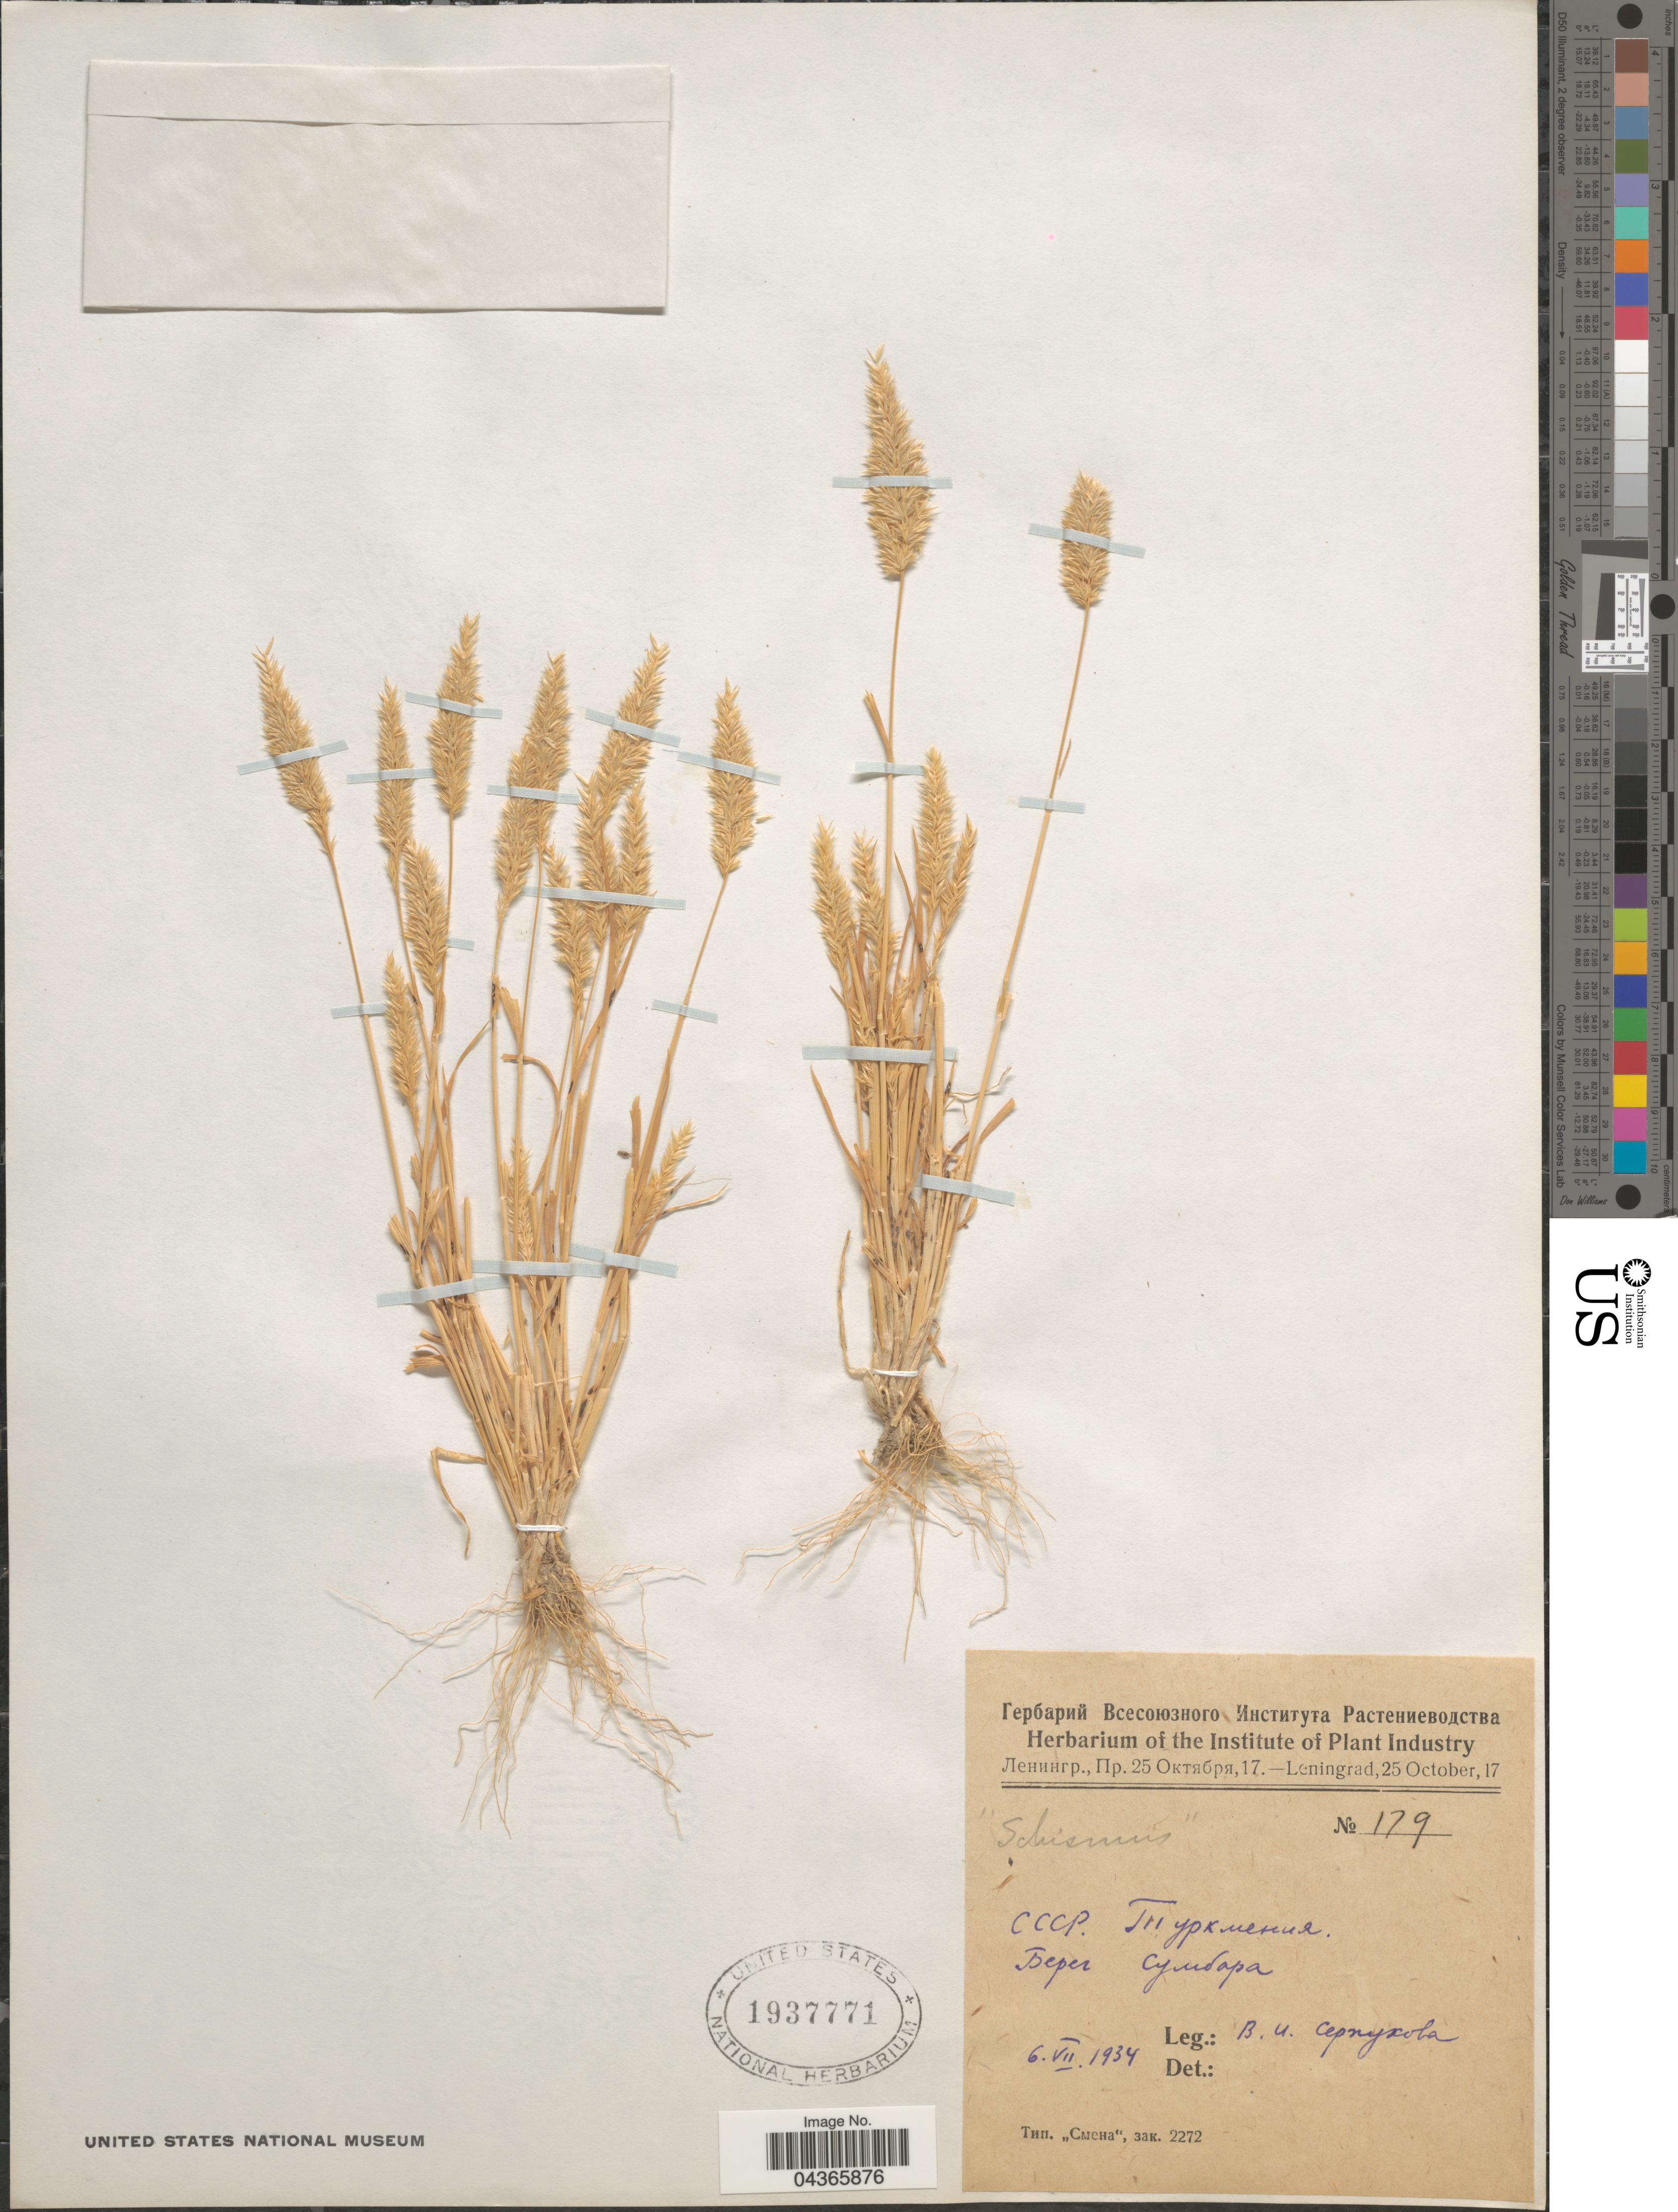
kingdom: Plantae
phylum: Tracheophyta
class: Liliopsida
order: Poales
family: Poaceae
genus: Schismus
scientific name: Schismus barbatus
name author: (L.) Thell.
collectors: V. Serpukhova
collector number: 179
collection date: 1934-07-06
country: Turkmenistan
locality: Shore of river Sumbar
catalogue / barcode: US 1937771